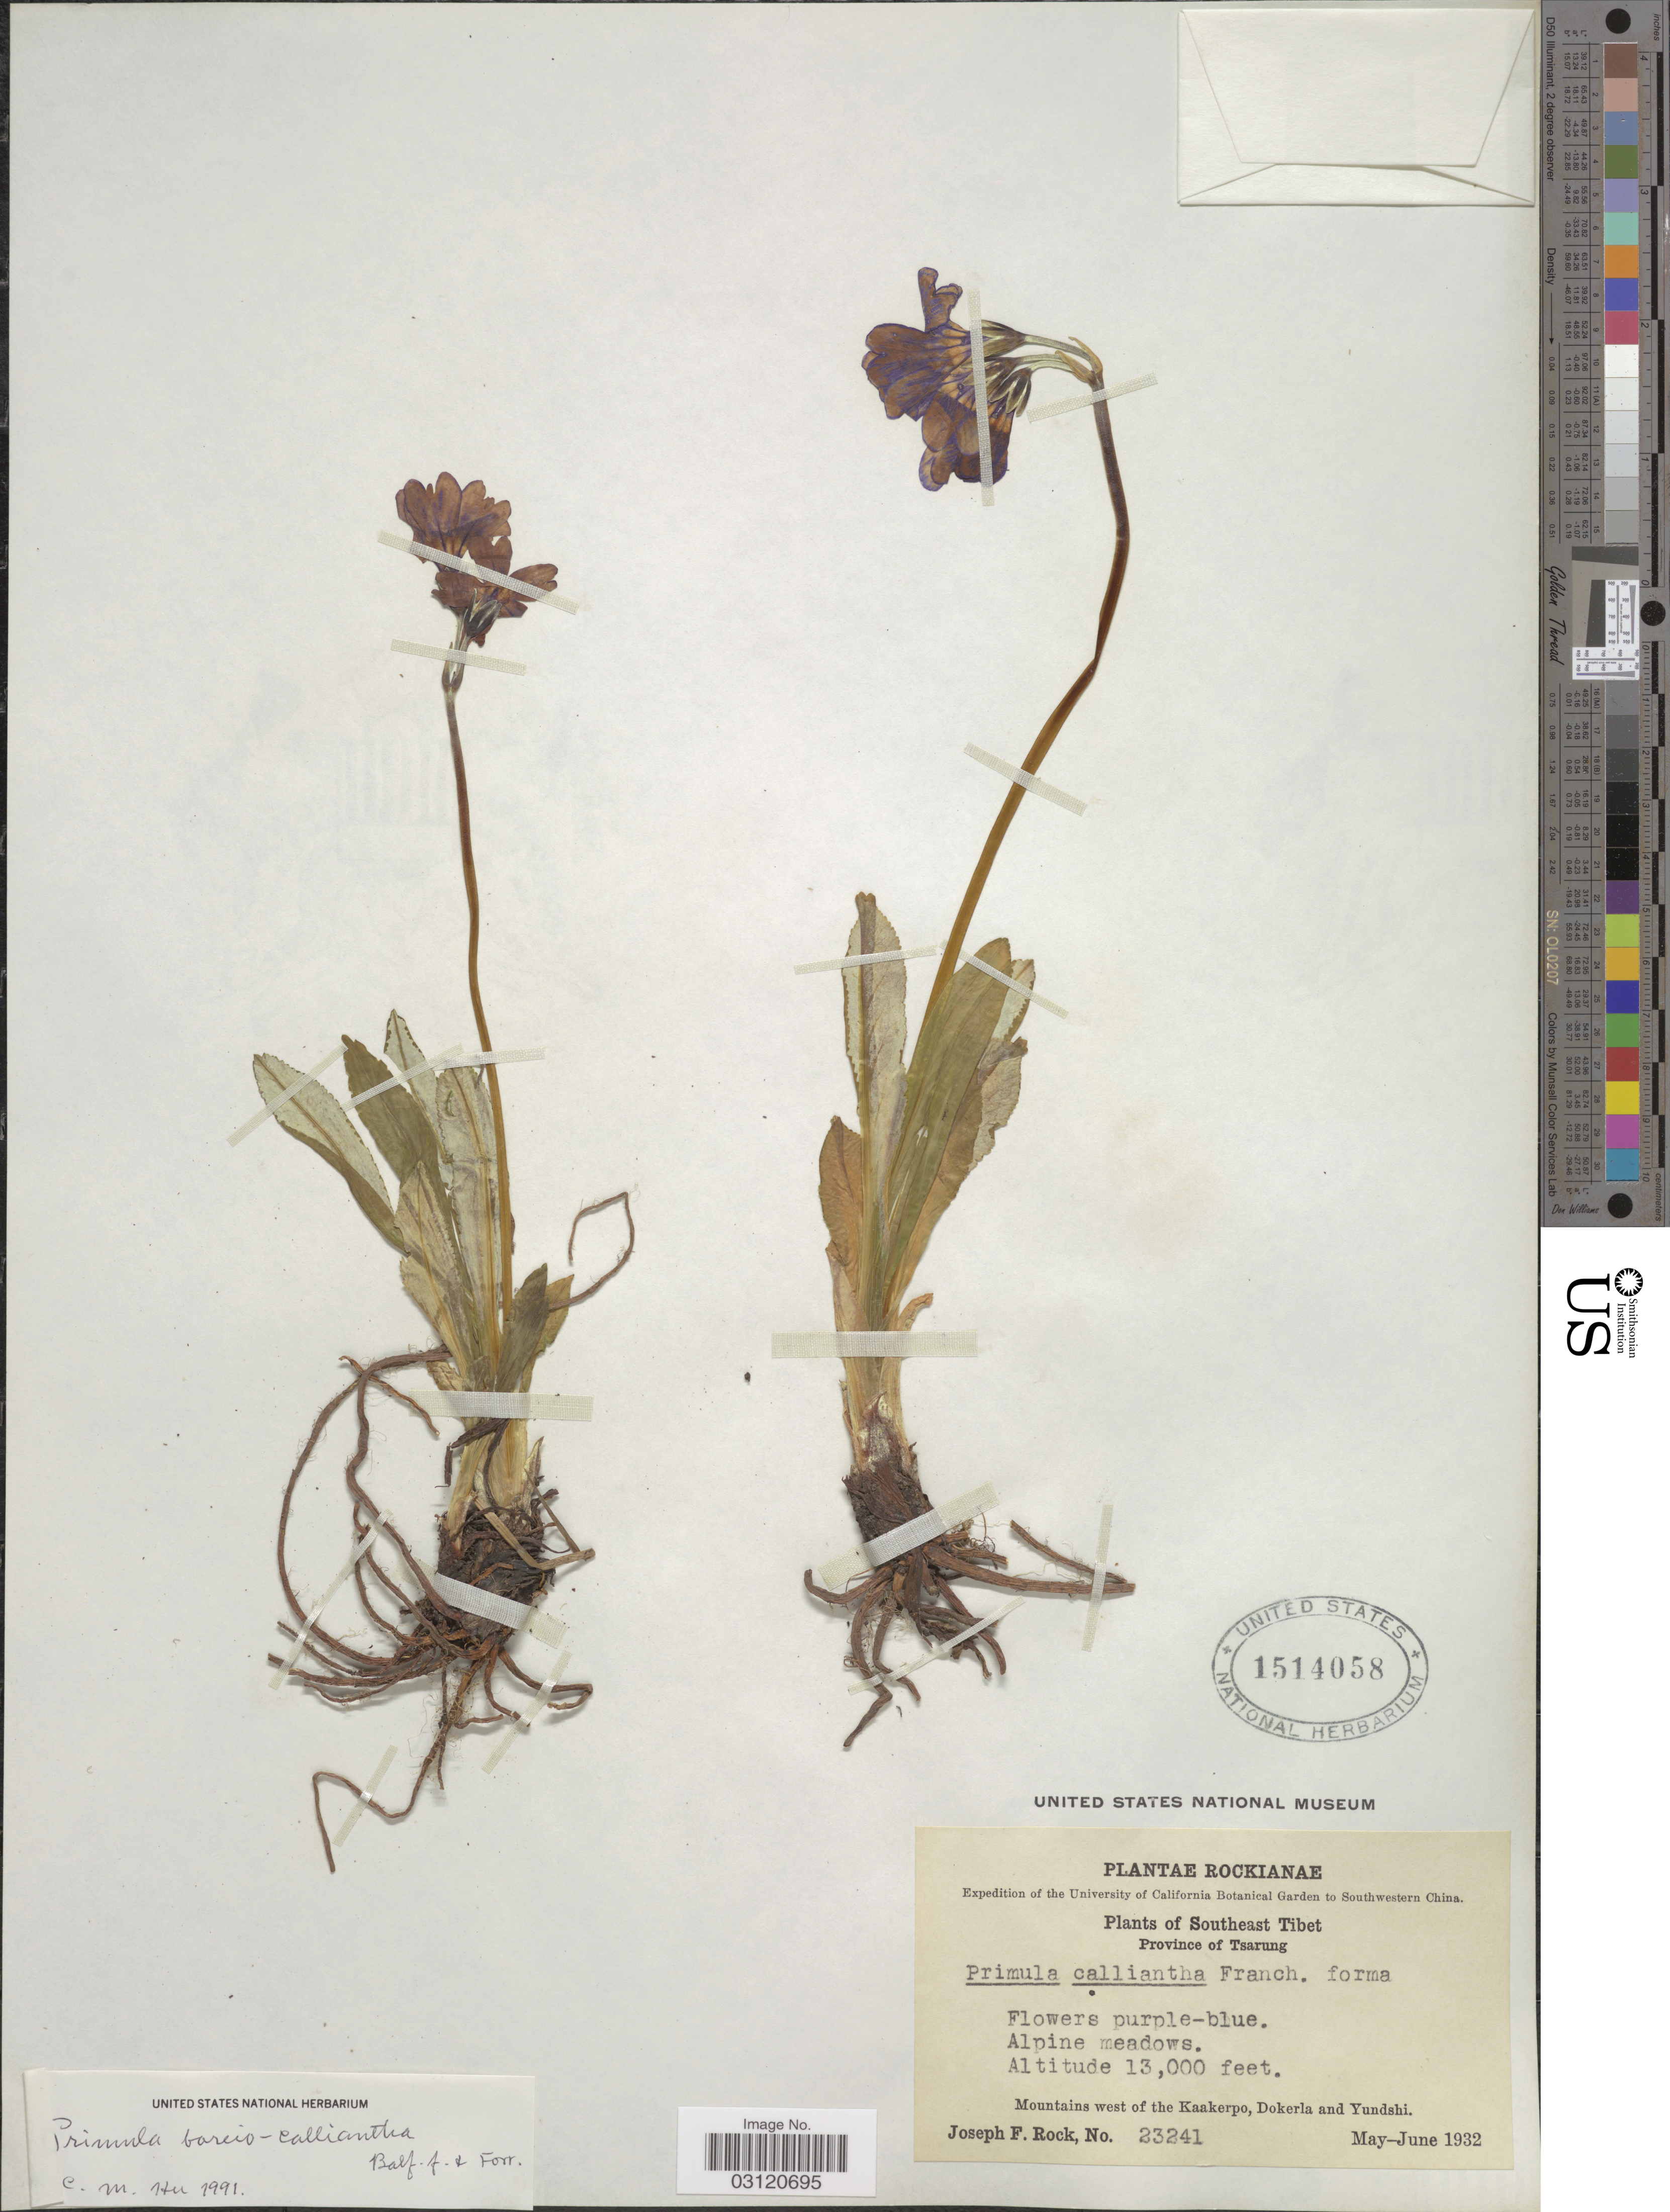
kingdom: Plantae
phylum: Tracheophyta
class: Magnoliopsida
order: Ericales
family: Primulaceae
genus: Primula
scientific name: Primula boreiocalliantha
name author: Balf. f. & Forrest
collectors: J. F. Rock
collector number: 23241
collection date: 1932-05/1932-06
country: China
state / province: Xizang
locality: Southwestern China, Southeast Tibet, Province of Tsarung, Mountains west of the Kaakerpo, Dokerla and Yundshi.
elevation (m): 3962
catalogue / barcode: US 1514058